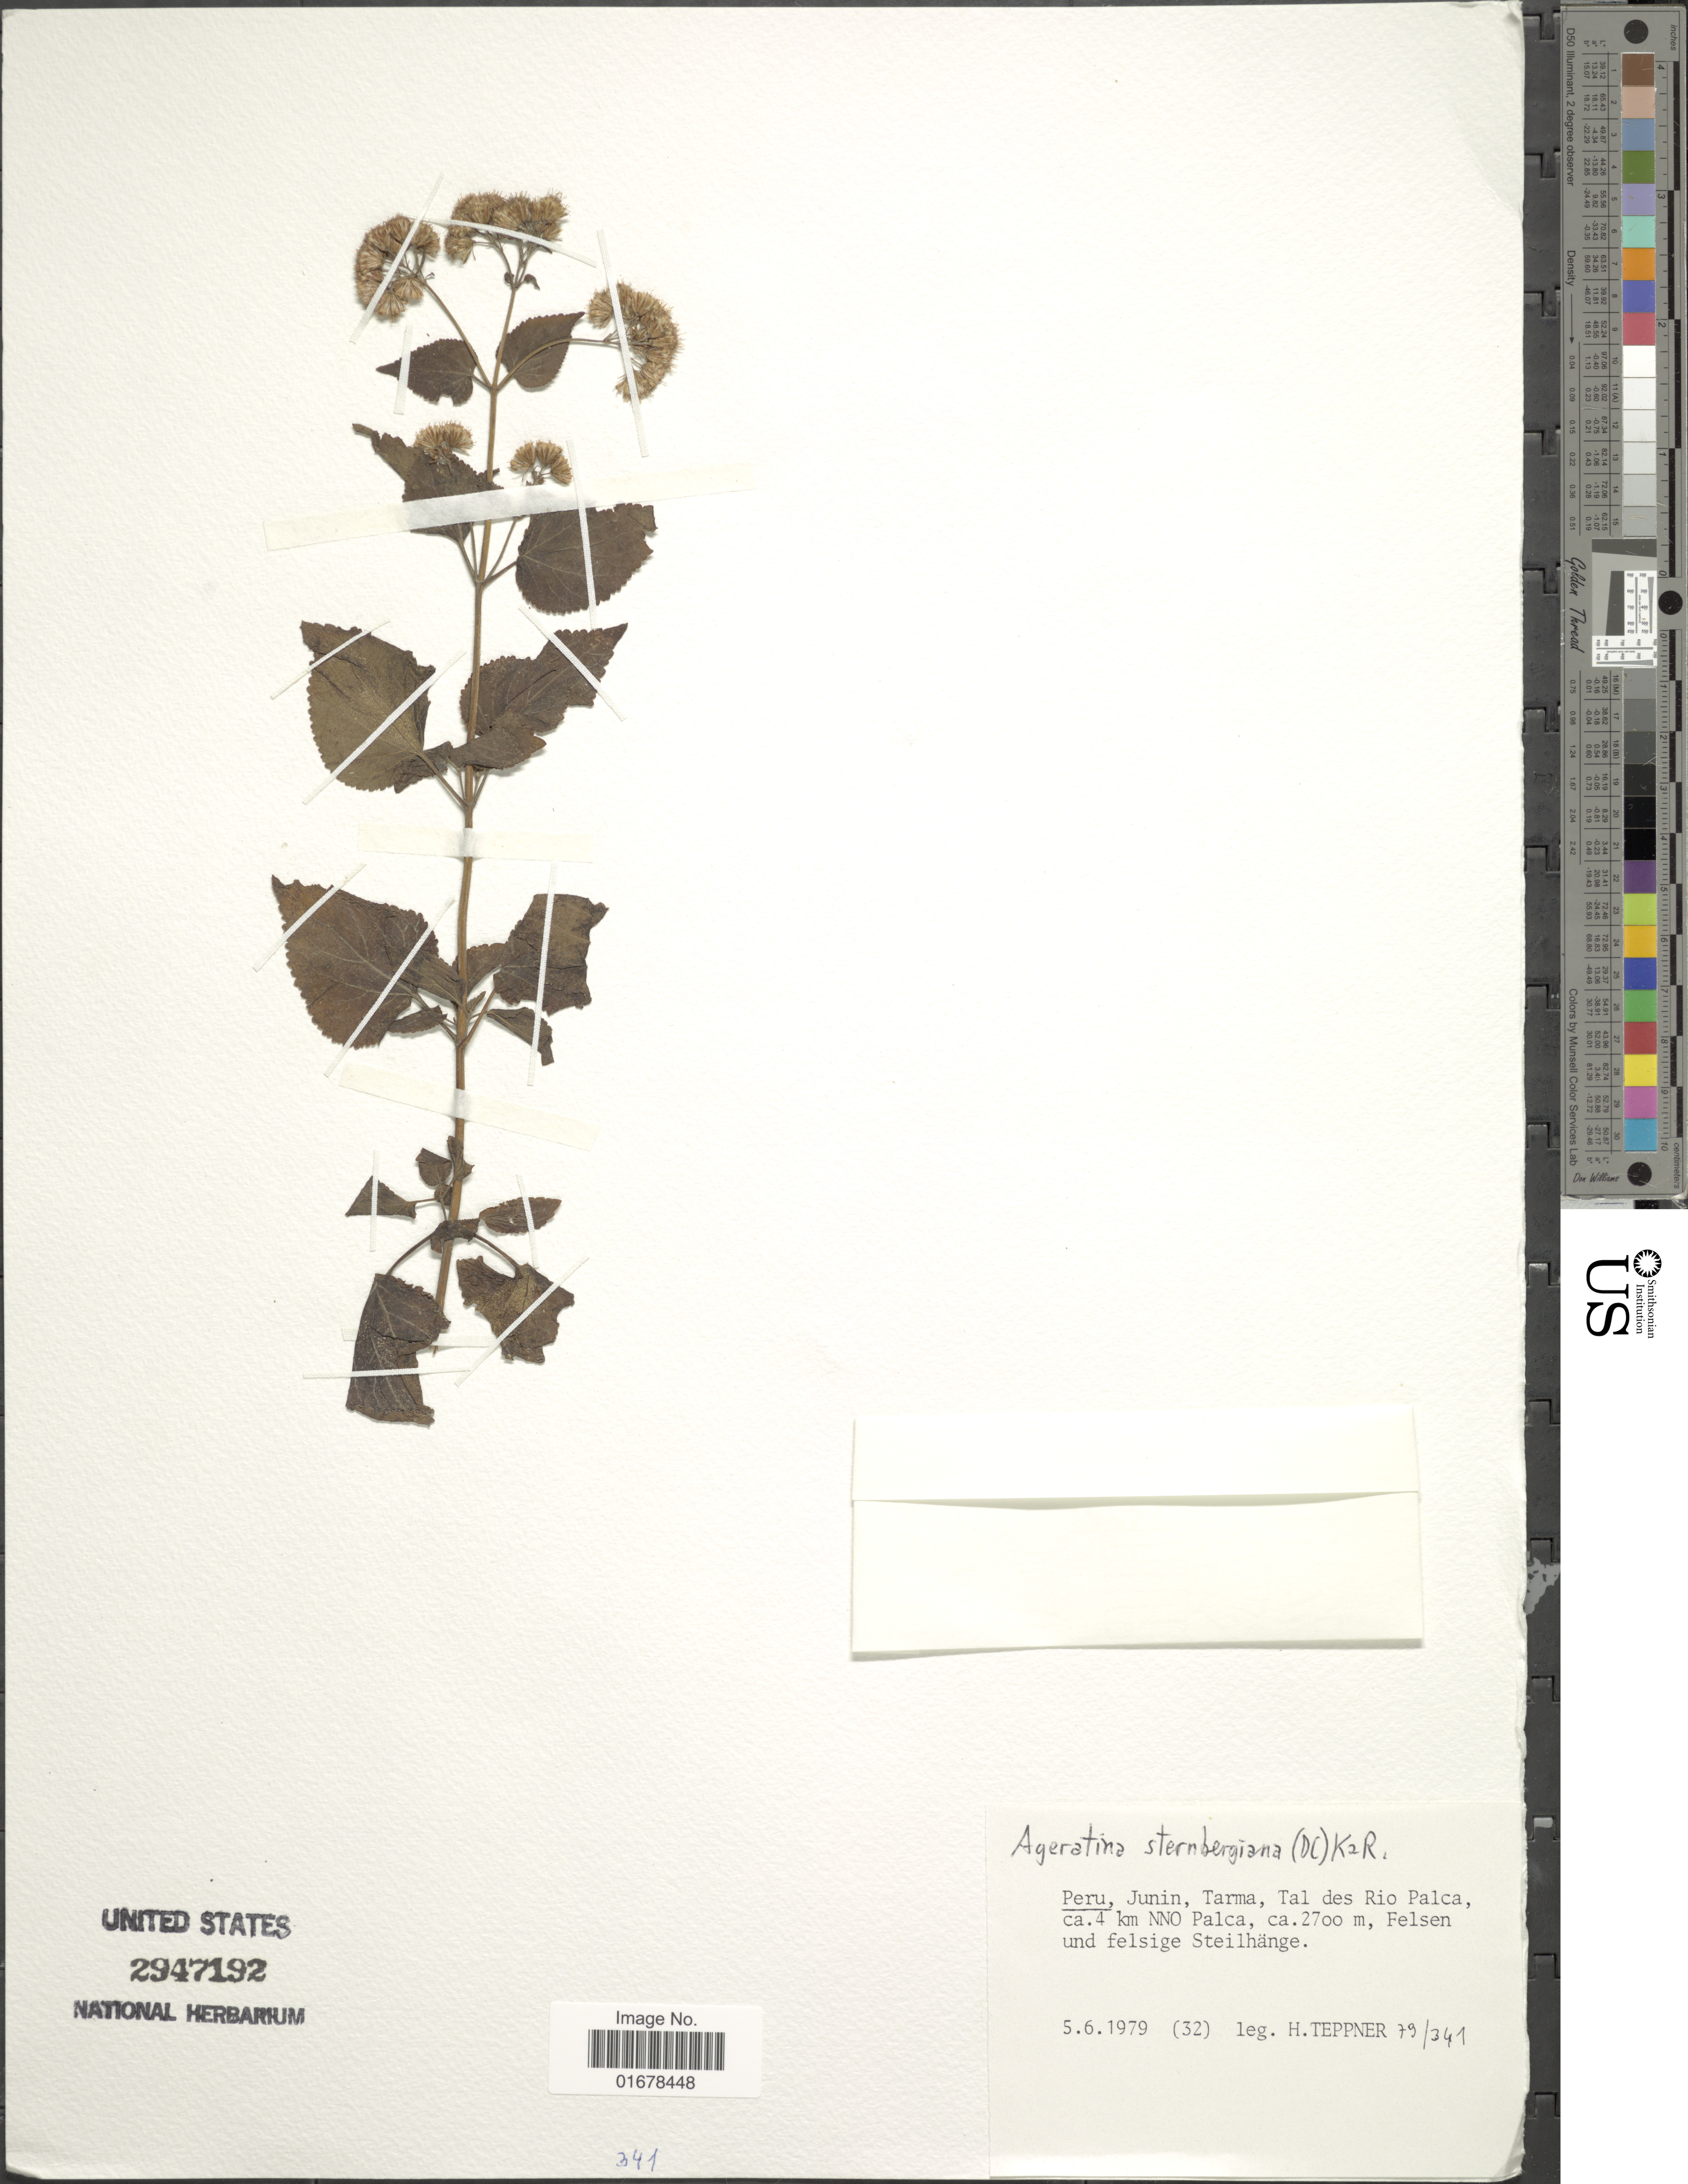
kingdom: Plantae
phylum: Tracheophyta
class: Magnoliopsida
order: Asterales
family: Asteraceae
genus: Ageratina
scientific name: Ageratina sternbergiana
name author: (DC.) R.M. King & H. Rob.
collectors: H. Teppner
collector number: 79/341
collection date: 1979-06-05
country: Peru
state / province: Junín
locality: Junin, Tarma, tal des Rio Palca, 4 km NNO Palca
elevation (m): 2700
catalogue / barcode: US 2947192